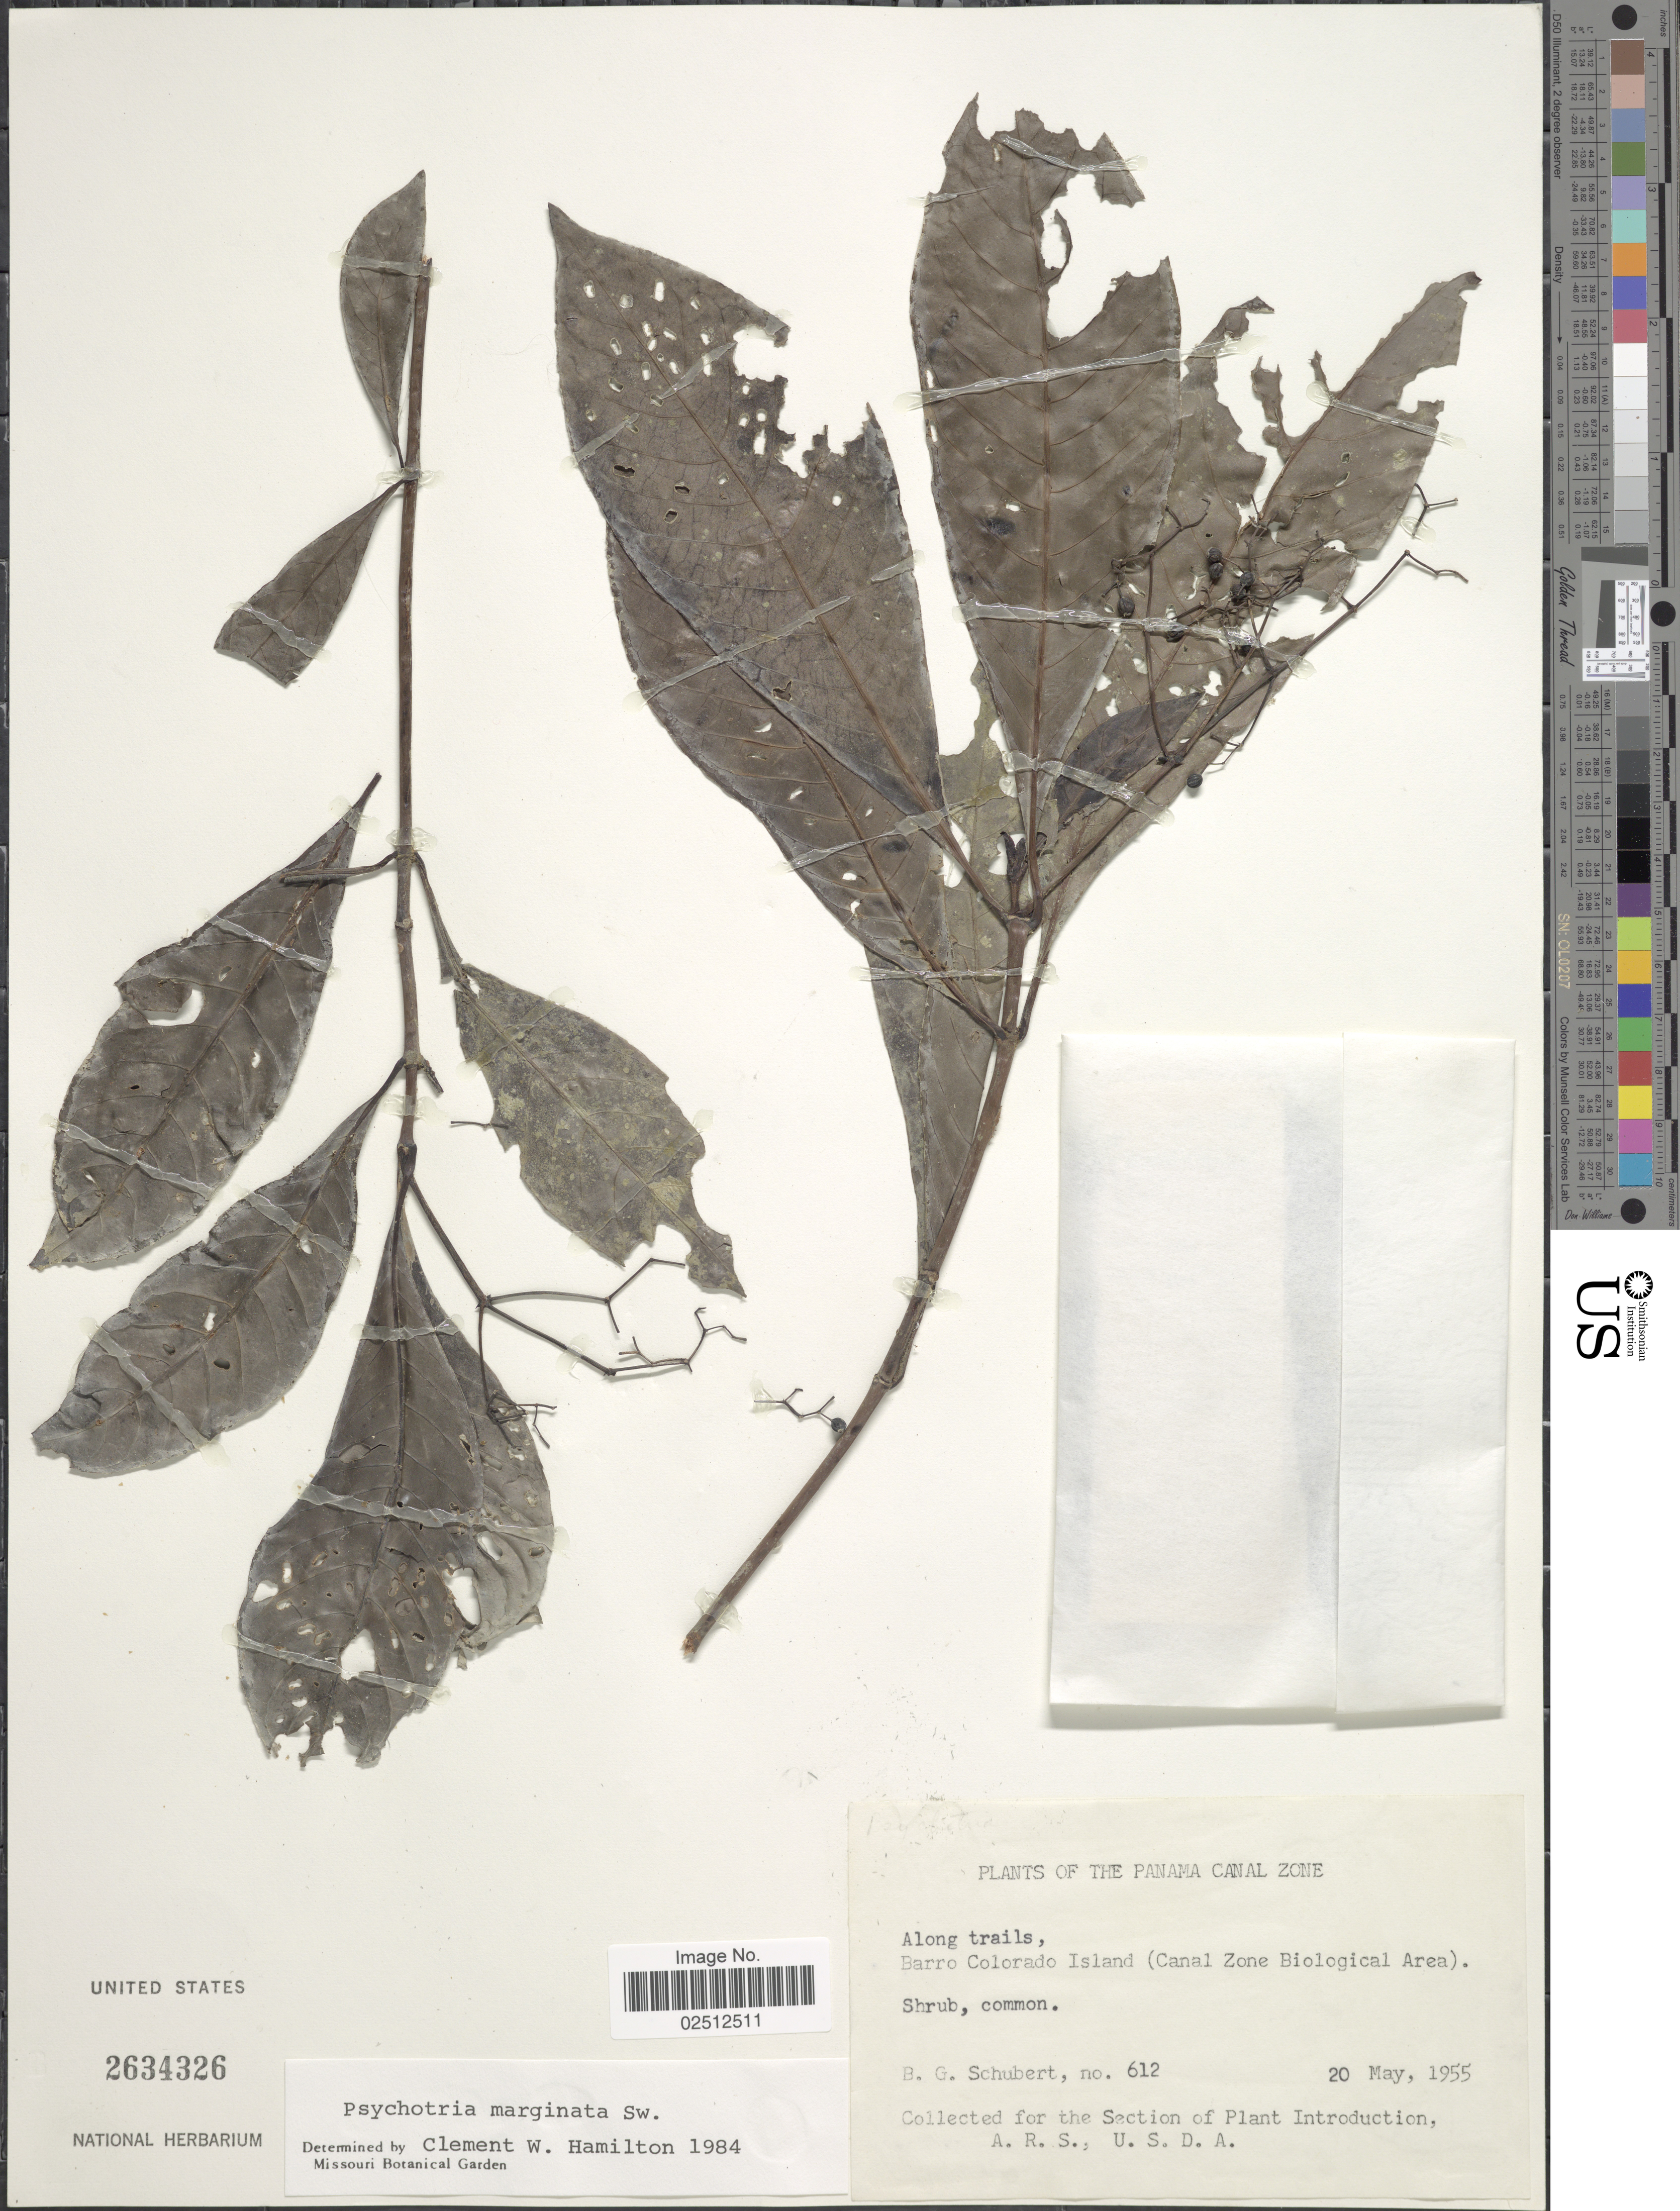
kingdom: Plantae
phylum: Tracheophyta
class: Magnoliopsida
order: Gentianales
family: Rubiaceae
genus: Psychotria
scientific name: Psychotria marginata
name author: Sw.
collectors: B. Schubert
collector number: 612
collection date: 1955-05-20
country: Panama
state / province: Panamá Oeste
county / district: Canal Zone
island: Barro Colorado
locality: The Panama Canal Zone, Along trails, Barro Colorado Island (Canal Zone Biological Area)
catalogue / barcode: US 2634326